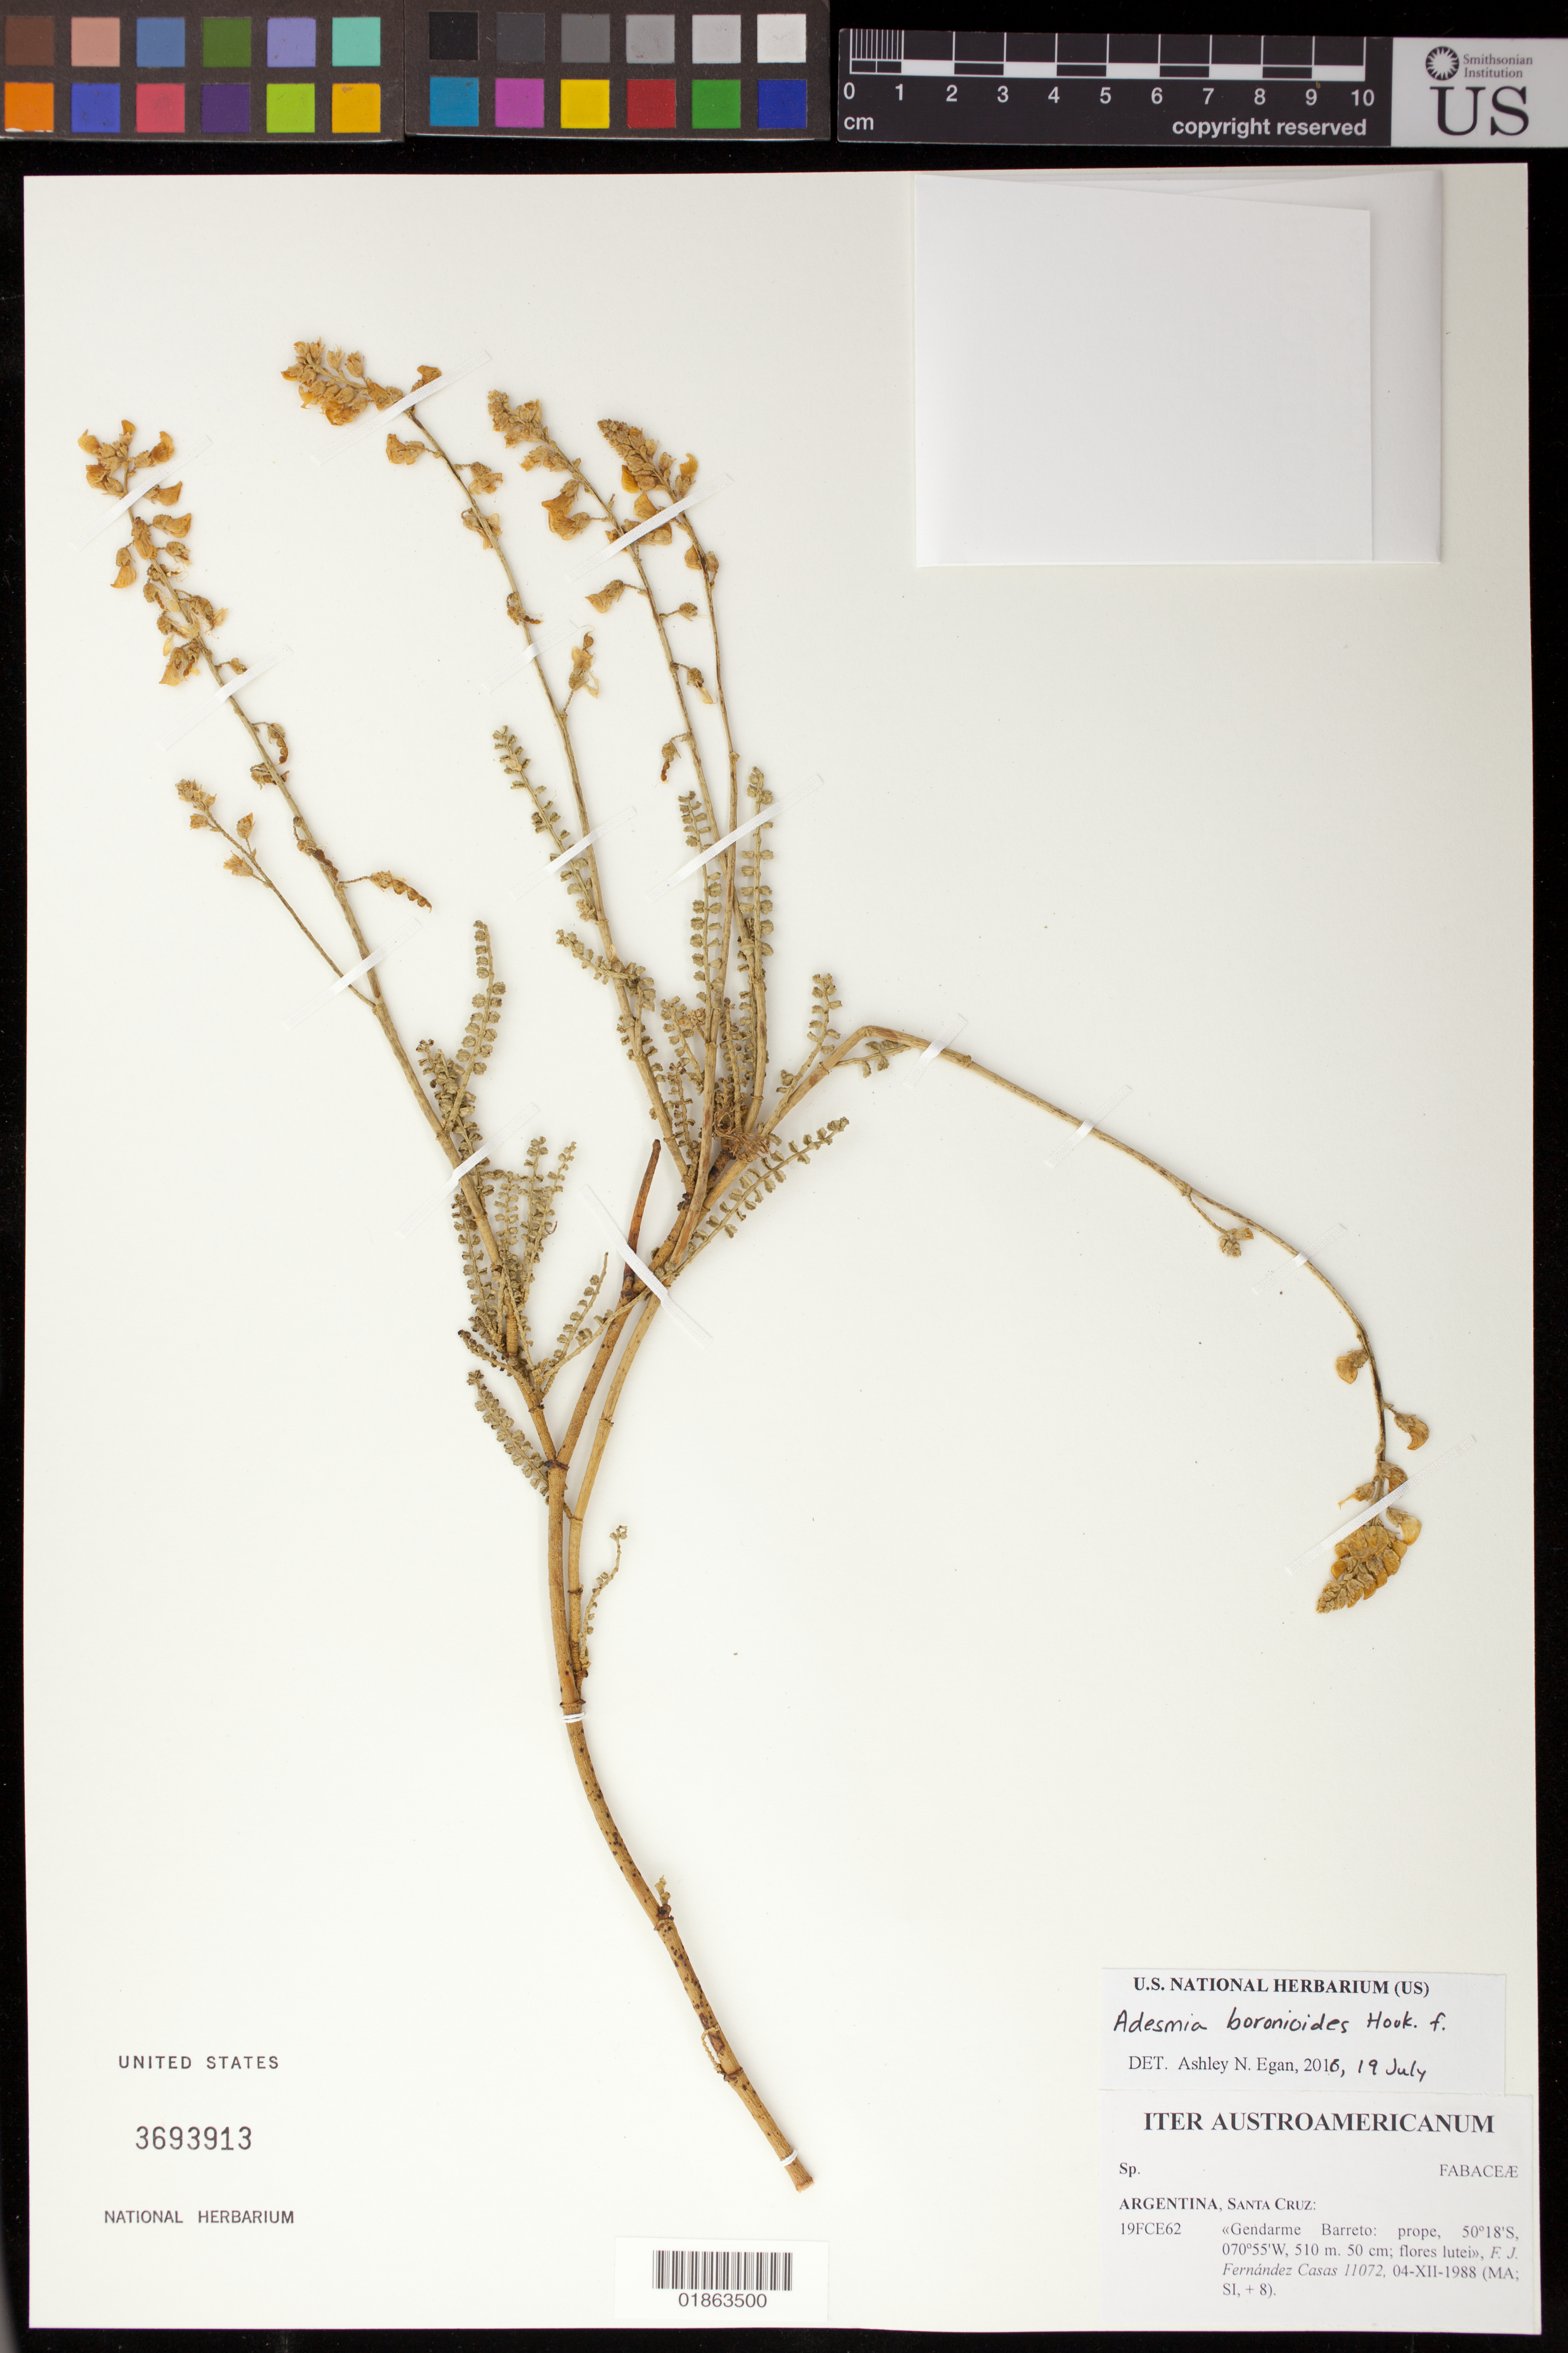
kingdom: Plantae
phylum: Tracheophyta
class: Magnoliopsida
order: Fabales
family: Fabaceae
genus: Adesmia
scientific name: Adesmia boronioides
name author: Hook. f.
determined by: Egan, Ashley N., (US), Smithsonian Institution - National Museum of Natural History (UNITED STATES)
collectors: F. J. Fernández Casas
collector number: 11072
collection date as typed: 04-XII-1988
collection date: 1988-12-03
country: Argentina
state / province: Santa Cruz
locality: Gendarme Barreto, prope.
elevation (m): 510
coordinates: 50 18 S, 70 55 W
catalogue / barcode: US 3693913